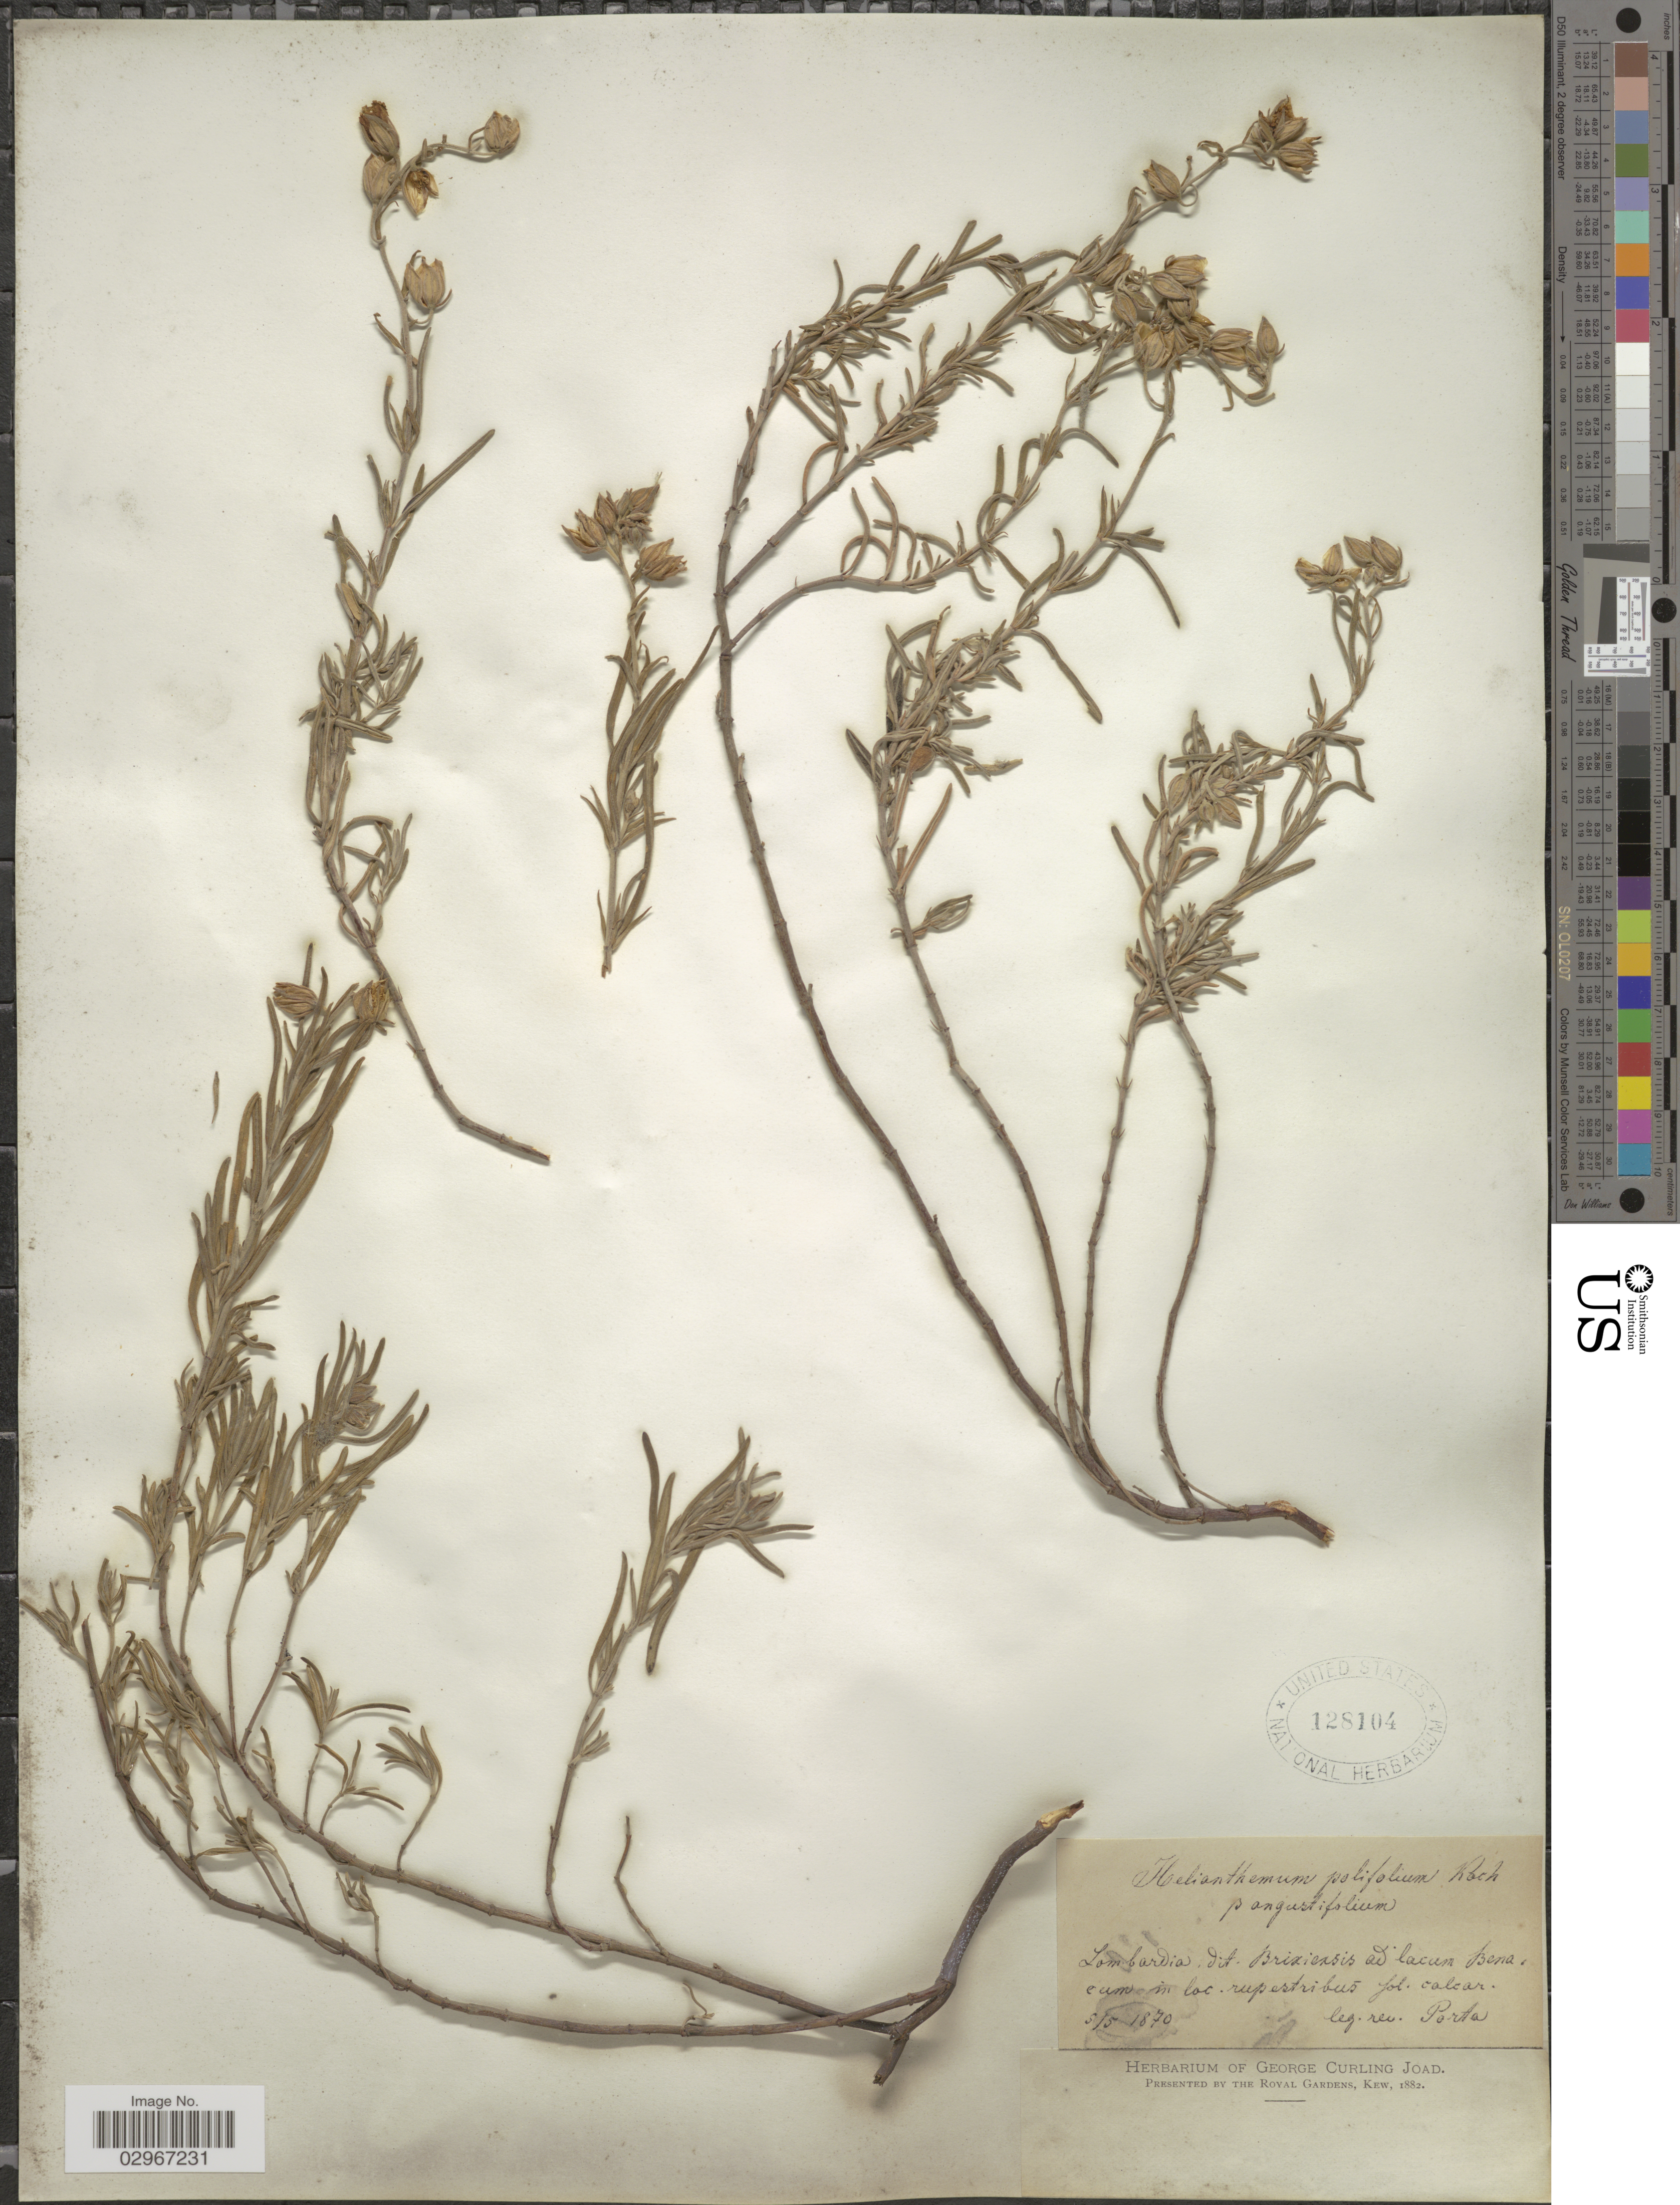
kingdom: Plantae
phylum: Tracheophyta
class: Magnoliopsida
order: Malvales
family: Cistaceae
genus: Helianthemum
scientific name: Helianthemum polifolium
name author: Mill.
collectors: Porta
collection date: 1870-05-05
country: Italy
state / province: Lombardy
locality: Lombardia dit. Brixiensis ad lacum Bena.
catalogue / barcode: US 128104